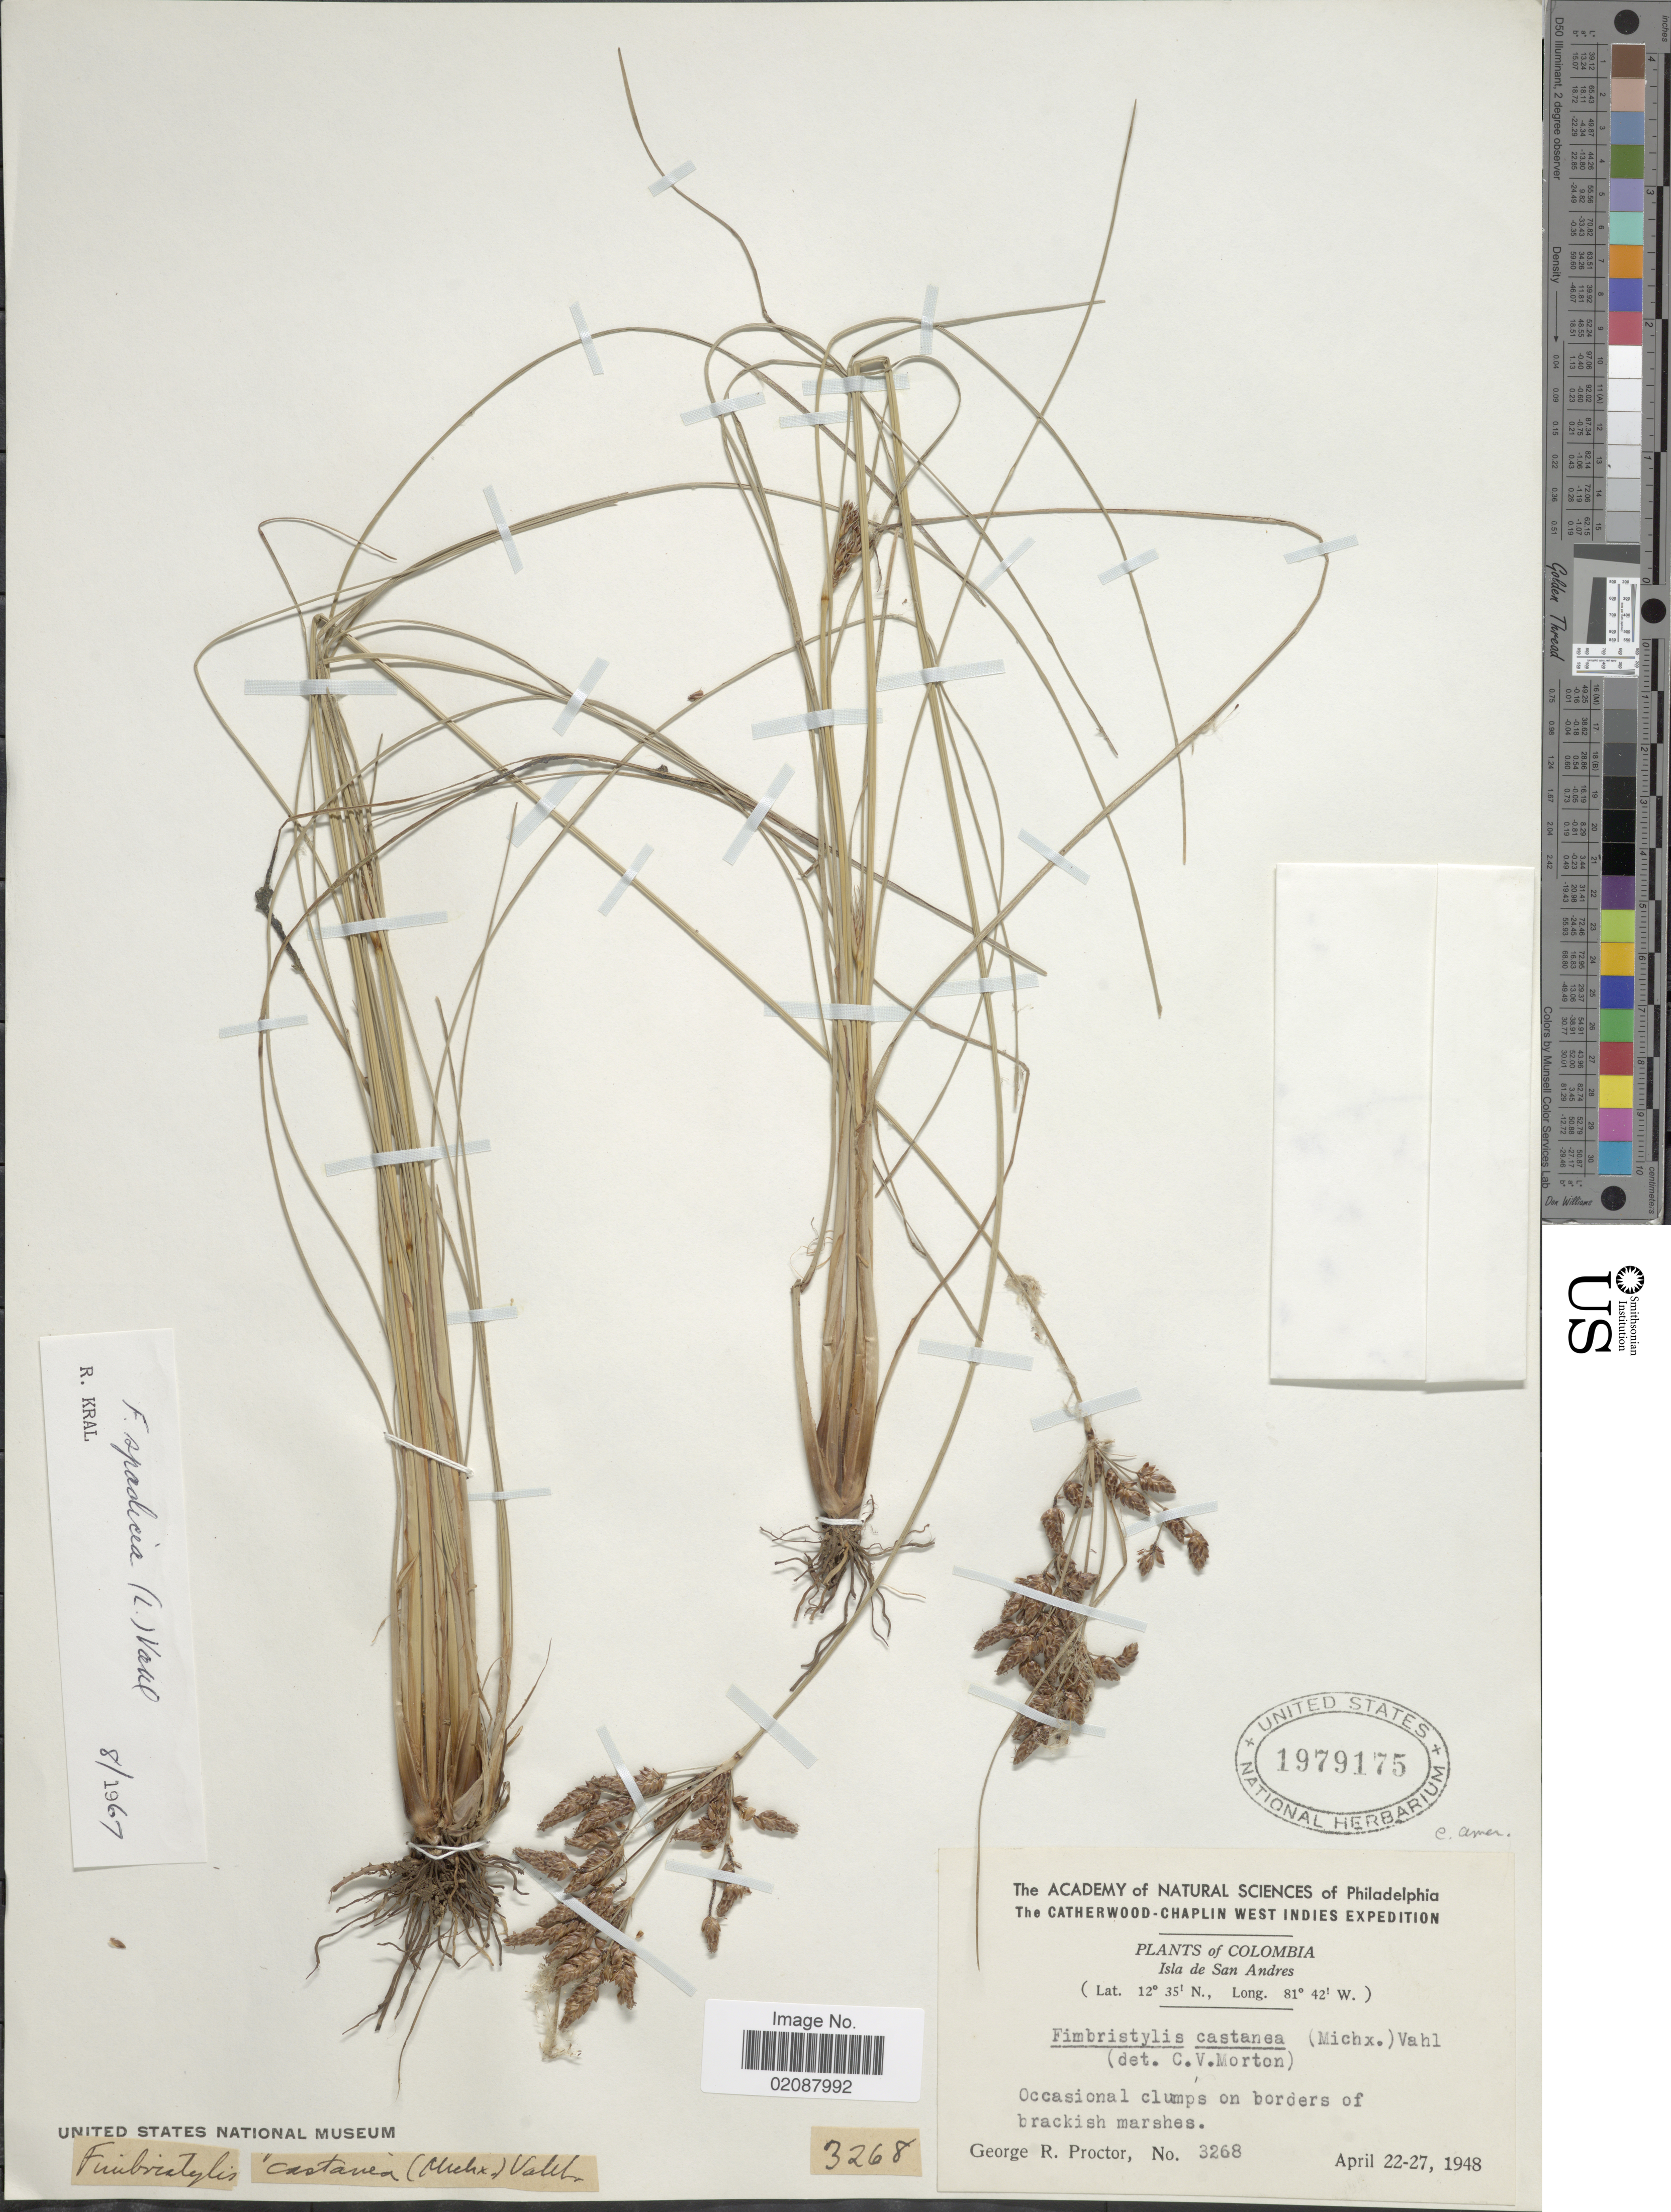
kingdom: Plantae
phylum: Tracheophyta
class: Liliopsida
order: Poales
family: Cyperaceae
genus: Fimbristylis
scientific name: Fimbristylis spadicea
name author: (L.) Vahl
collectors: G. R. Proctor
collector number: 3268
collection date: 1948-04-22/1948-04-27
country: Colombia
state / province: San Andres y Providencia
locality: Isla de San Andres.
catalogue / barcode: US 1979175